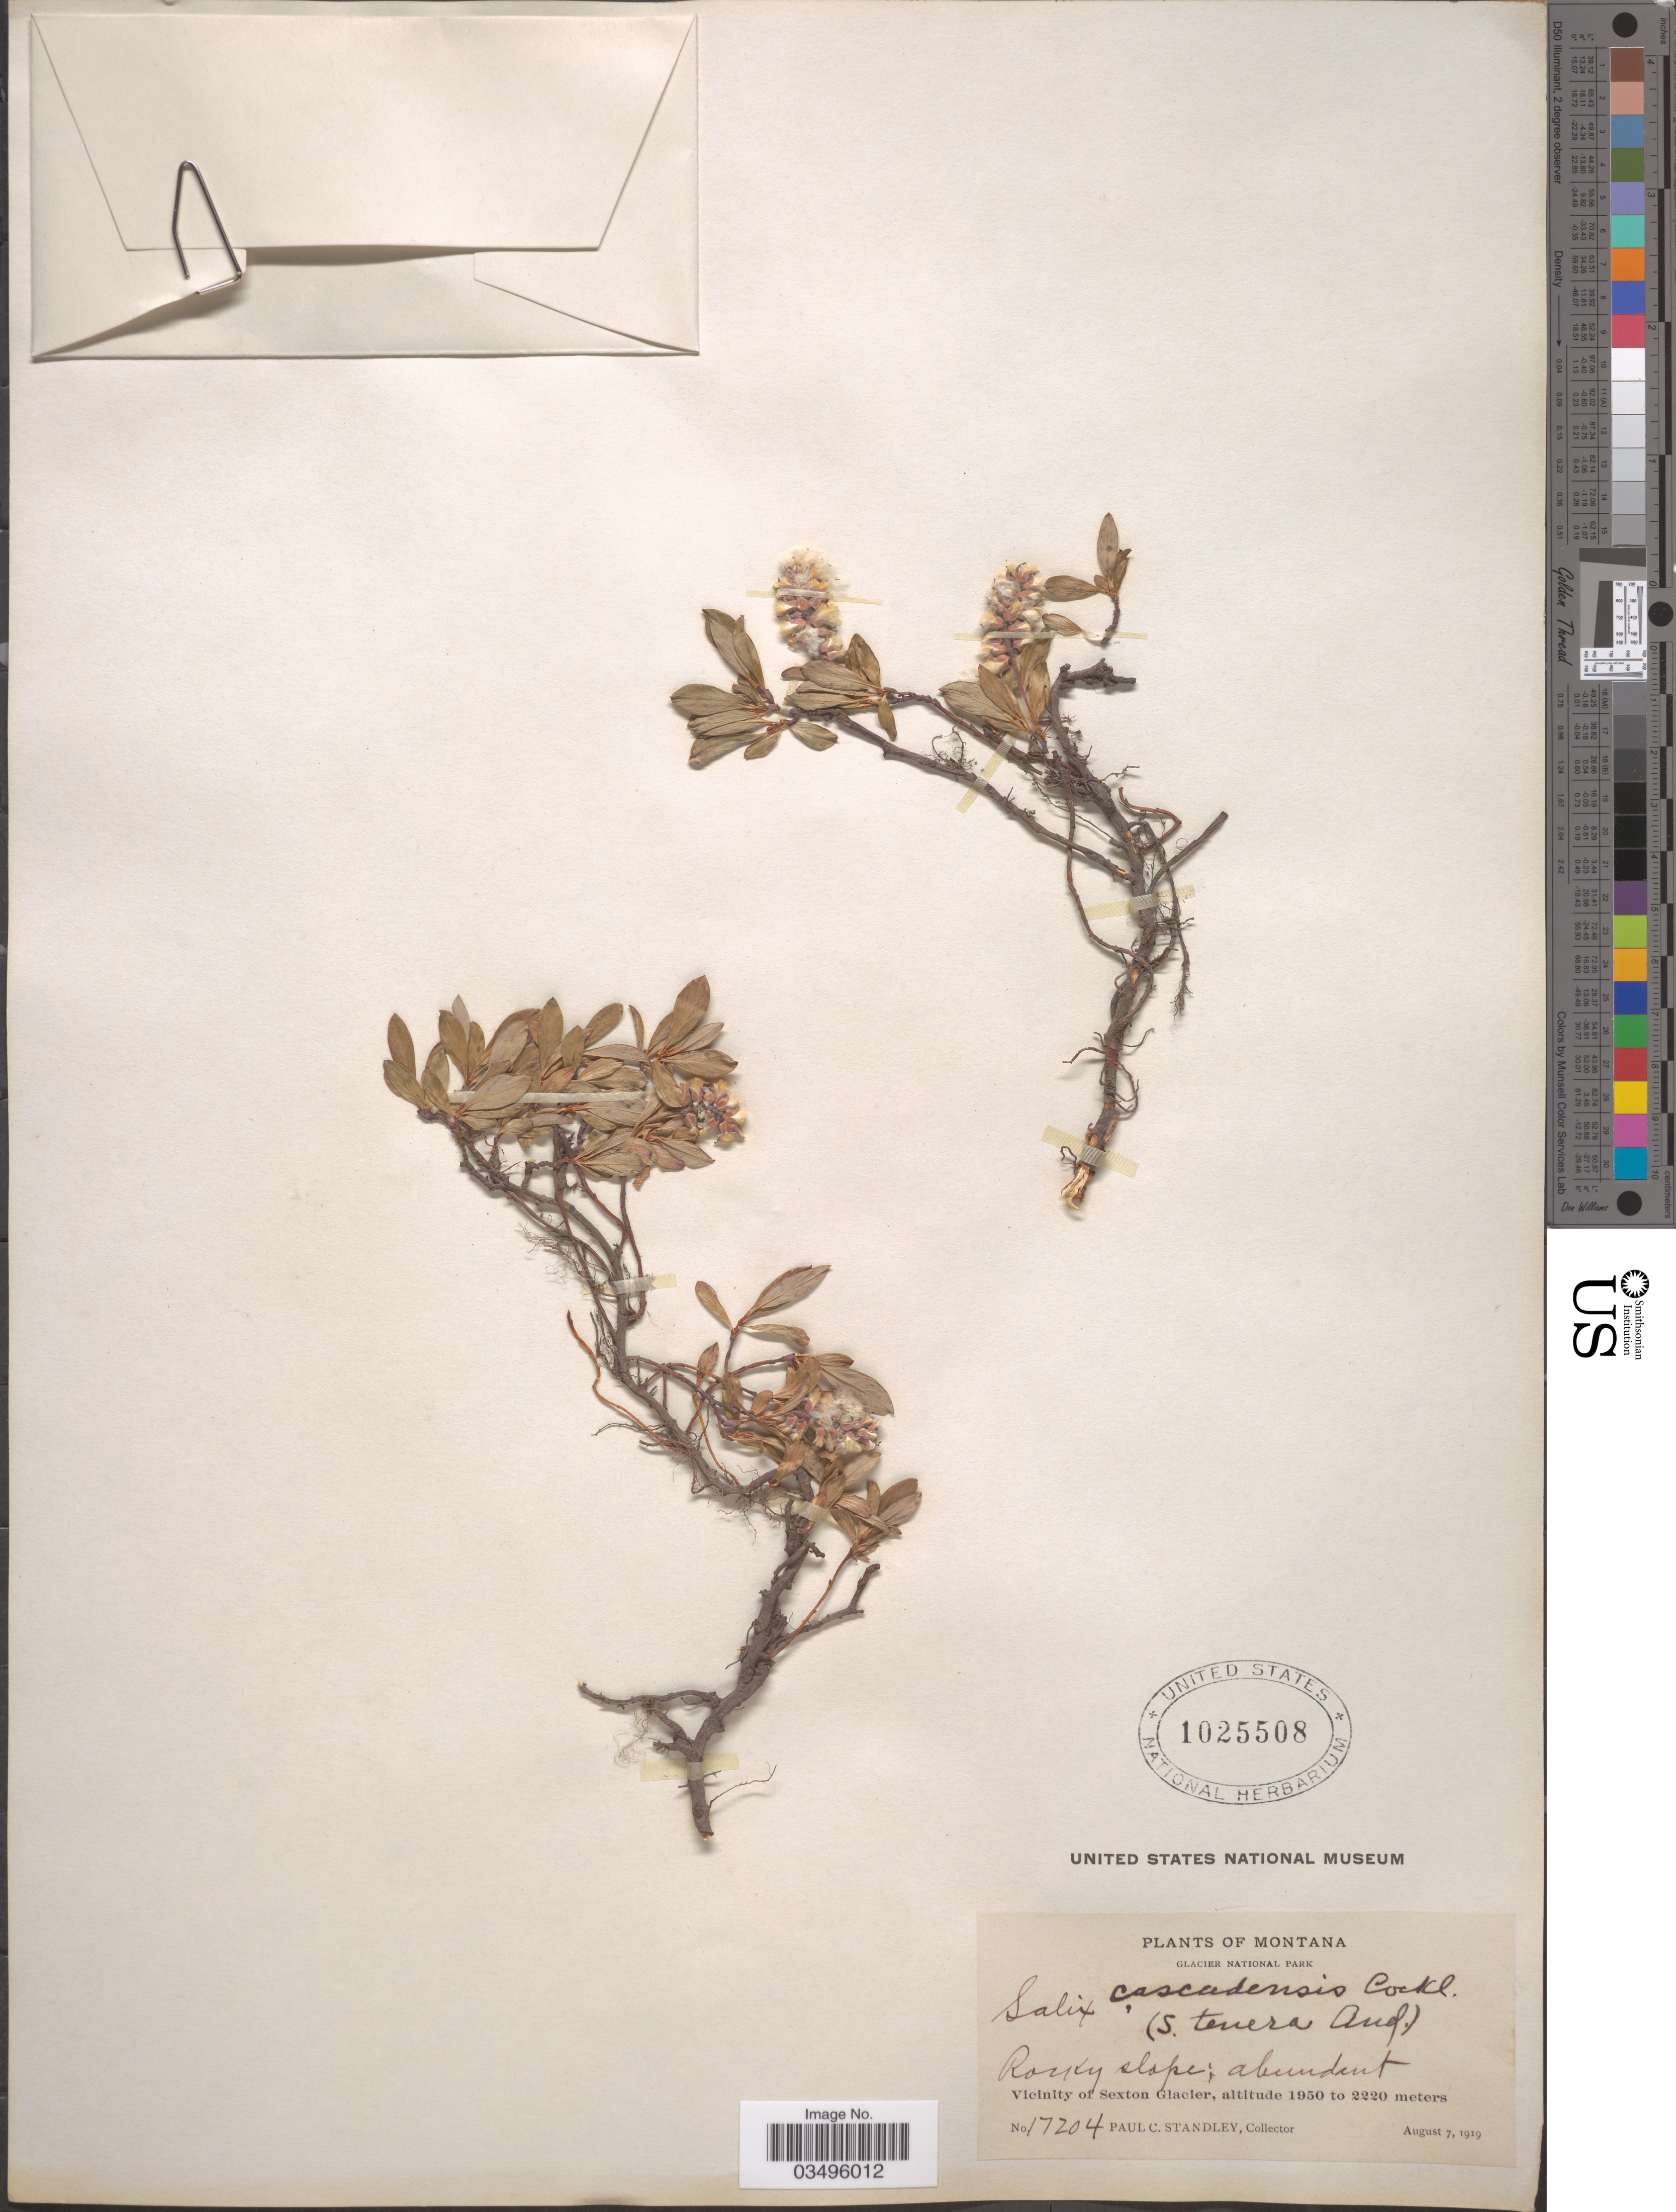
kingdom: Plantae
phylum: Tracheophyta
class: Magnoliopsida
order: Malpighiales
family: Salicaceae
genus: Salix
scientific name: Salix cascadensis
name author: Cockerell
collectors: P. C. Standley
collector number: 17204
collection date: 1919-08-07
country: United States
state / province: Montana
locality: Glacier National park. Vicinity of Sexton Glacier.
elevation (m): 1950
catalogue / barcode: US 1025508